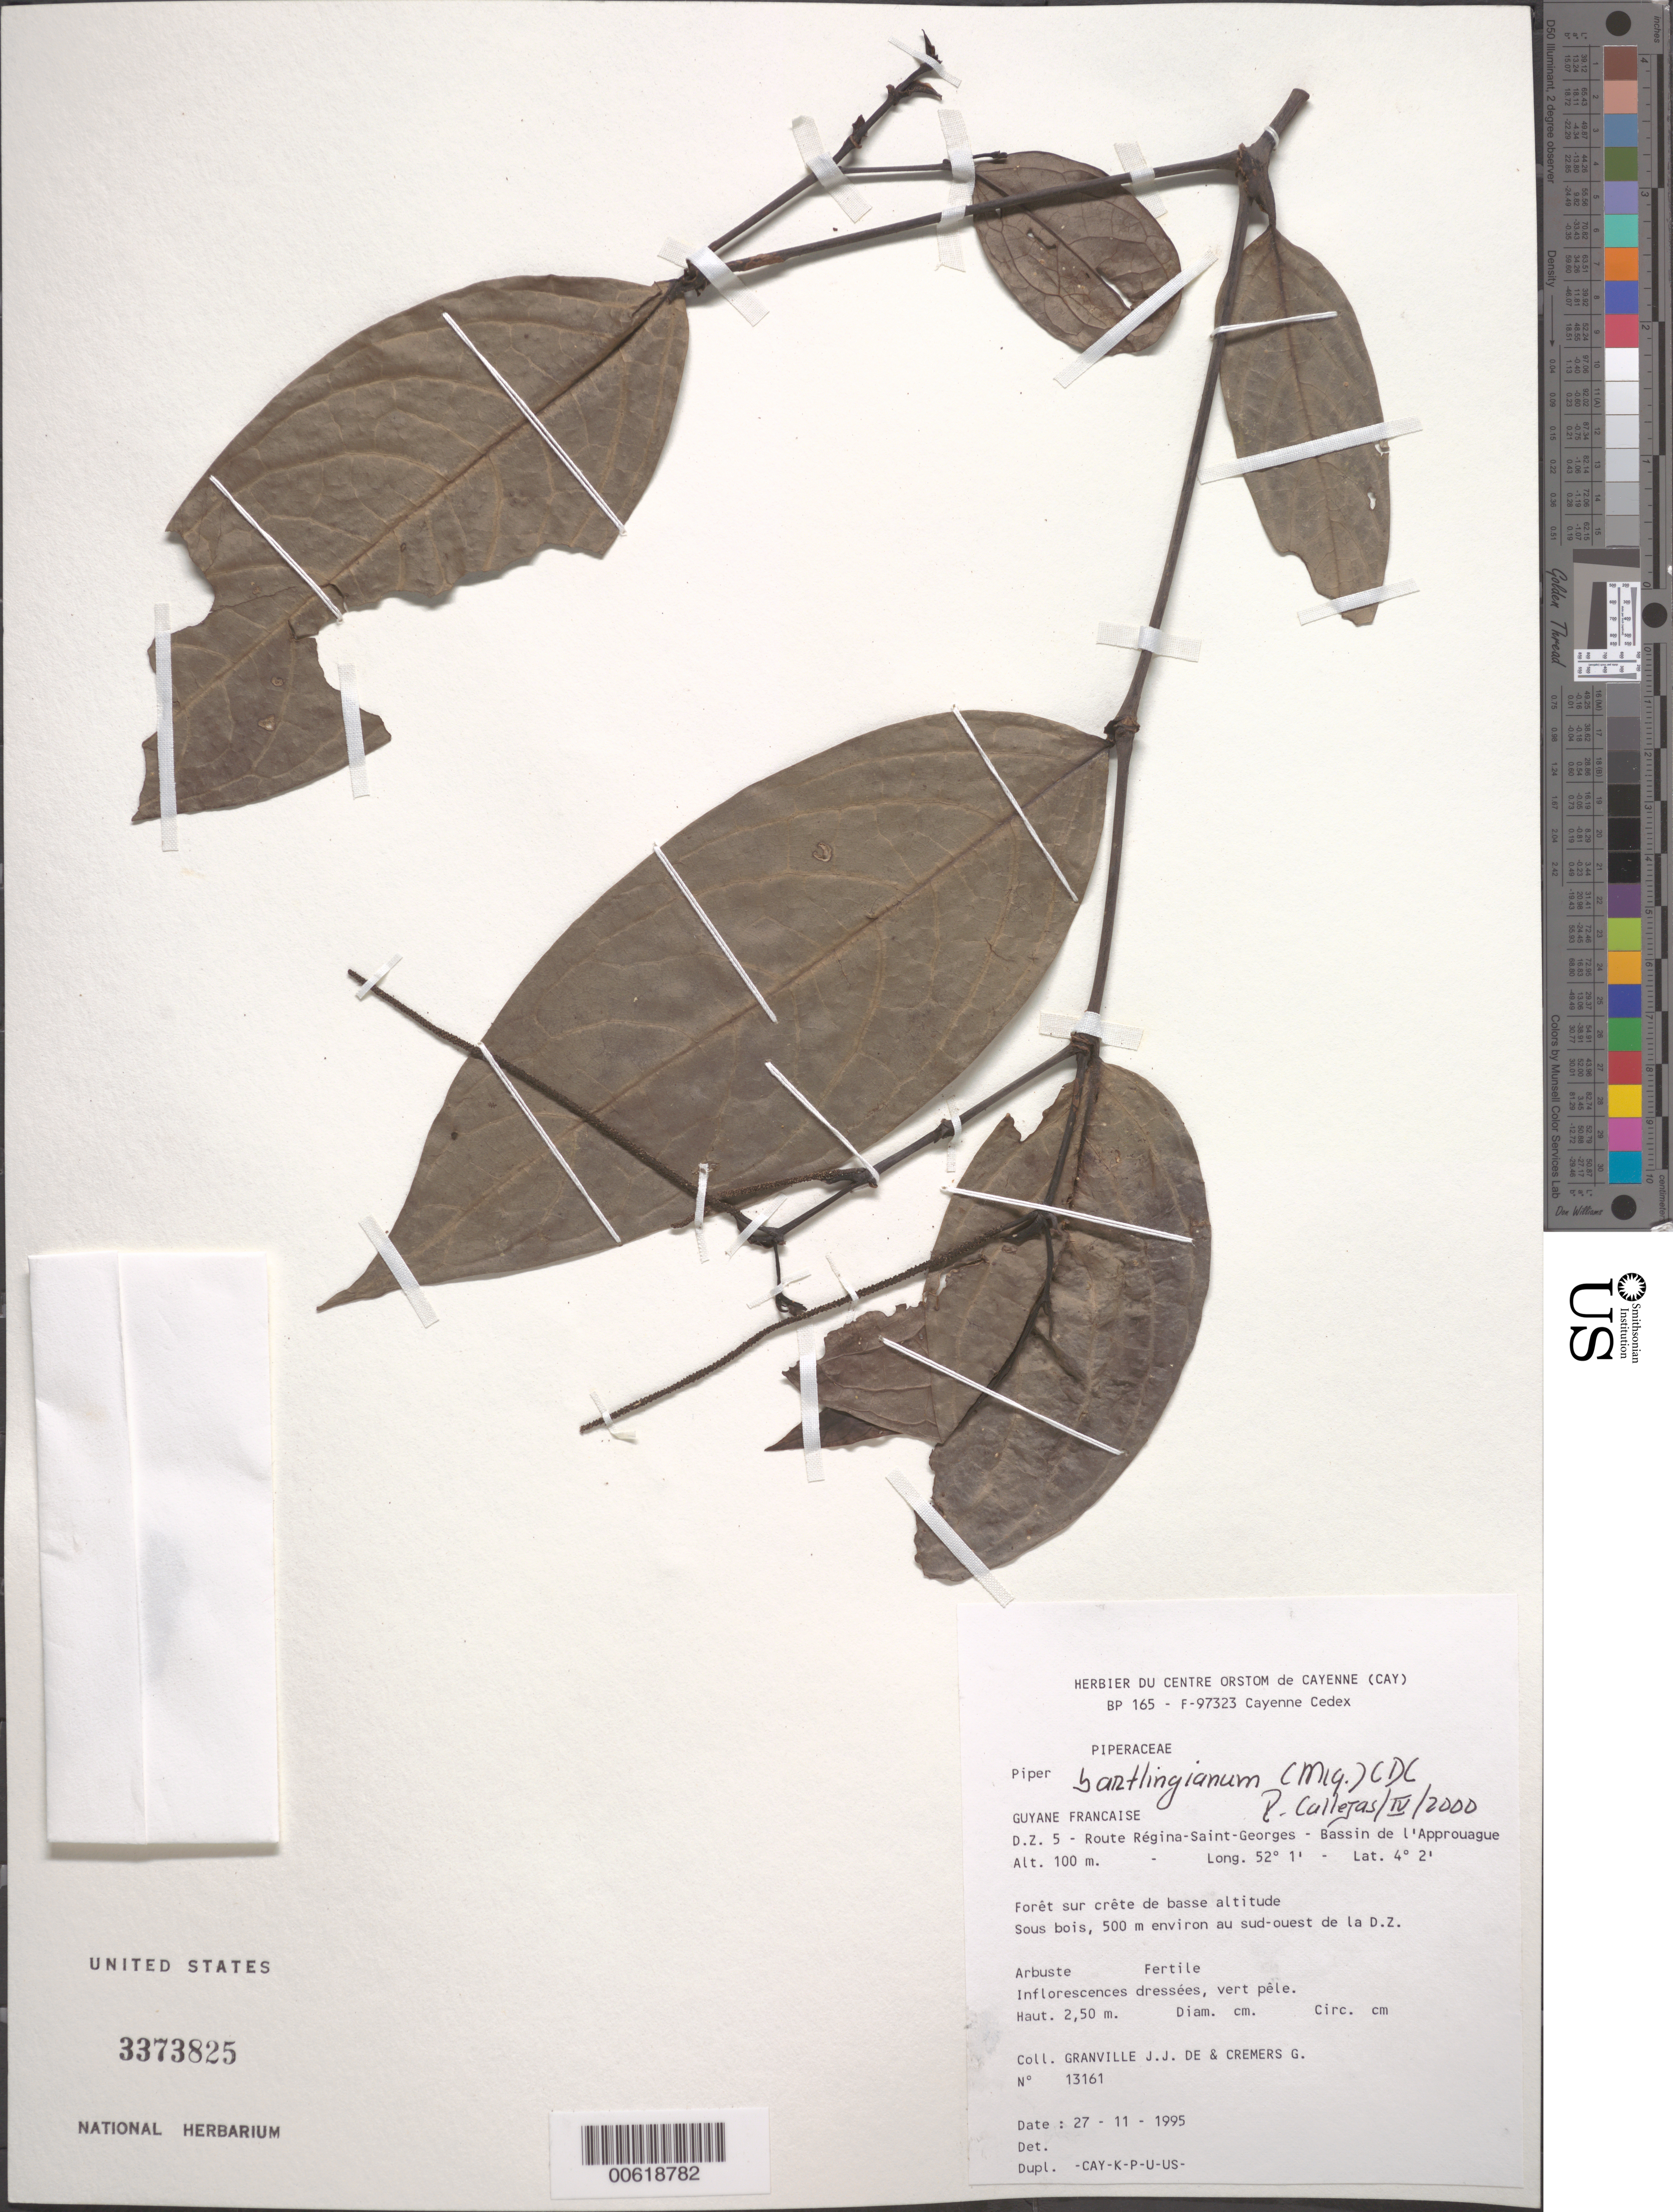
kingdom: Plantae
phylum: Tracheophyta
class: Magnoliopsida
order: Piperales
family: Piperaceae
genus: Piper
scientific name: Piper bartlingianum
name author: (Miq.) C. DC.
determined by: Callejas, Ricardo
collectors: J.-J. de Granville & G. Cremers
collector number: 13161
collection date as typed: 27-Nov-95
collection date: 1995-11-27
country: French Guiana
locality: Route Regina-Saint-Georges, D.Z. 5, Bassin de l'Approuague, 500 m environ au sud-ouest de la D.Z.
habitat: Forêt sur crete de basse altitude. Sous bois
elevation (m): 100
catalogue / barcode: US 3373825